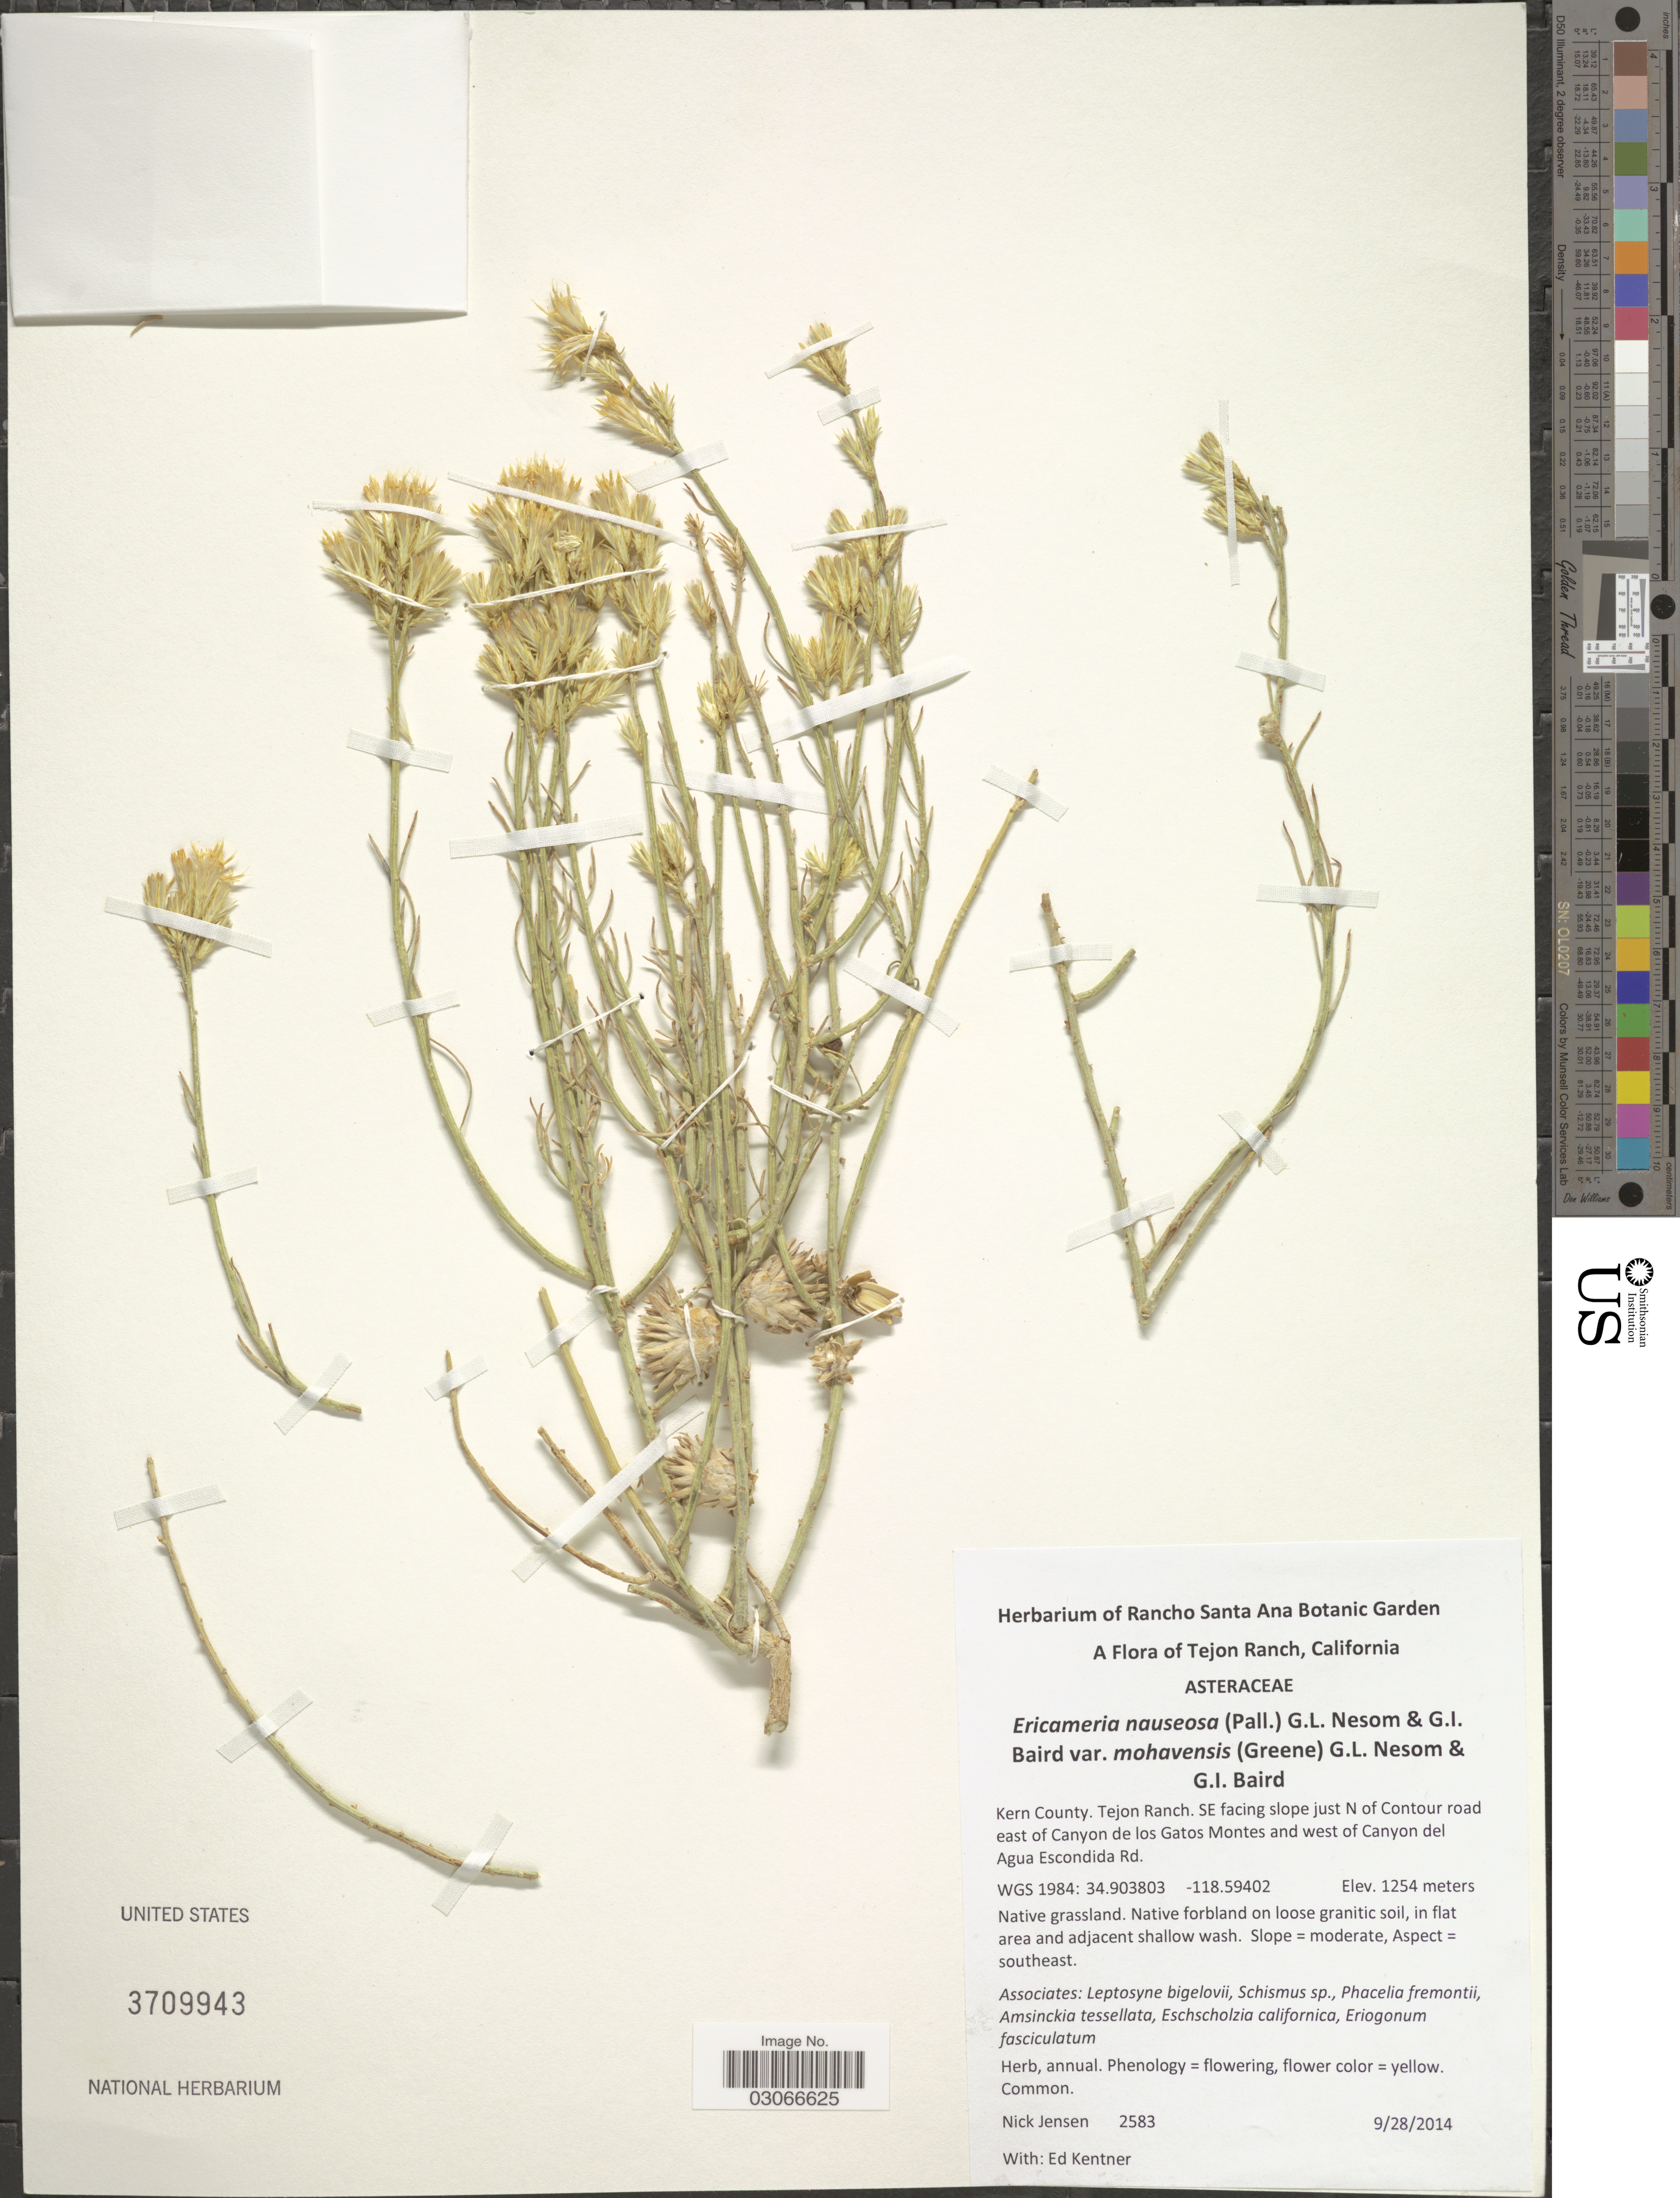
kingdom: Plantae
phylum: Tracheophyta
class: Magnoliopsida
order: Asterales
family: Asteraceae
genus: Ericameria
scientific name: Ericameria nauseosa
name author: (Pall. ex Pursh) G.L. Nesom & G.I. Baird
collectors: N. Jensen & E. Kentner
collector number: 2583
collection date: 2014-09-28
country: United States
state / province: California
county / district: Kern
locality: Tejon Ranch. Kern County. SE facing slope just N of Contour road east of Canyon de los Gatos Montes and west of Canyon del Agua Escondida Rd.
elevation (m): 1254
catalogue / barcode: US 3709943